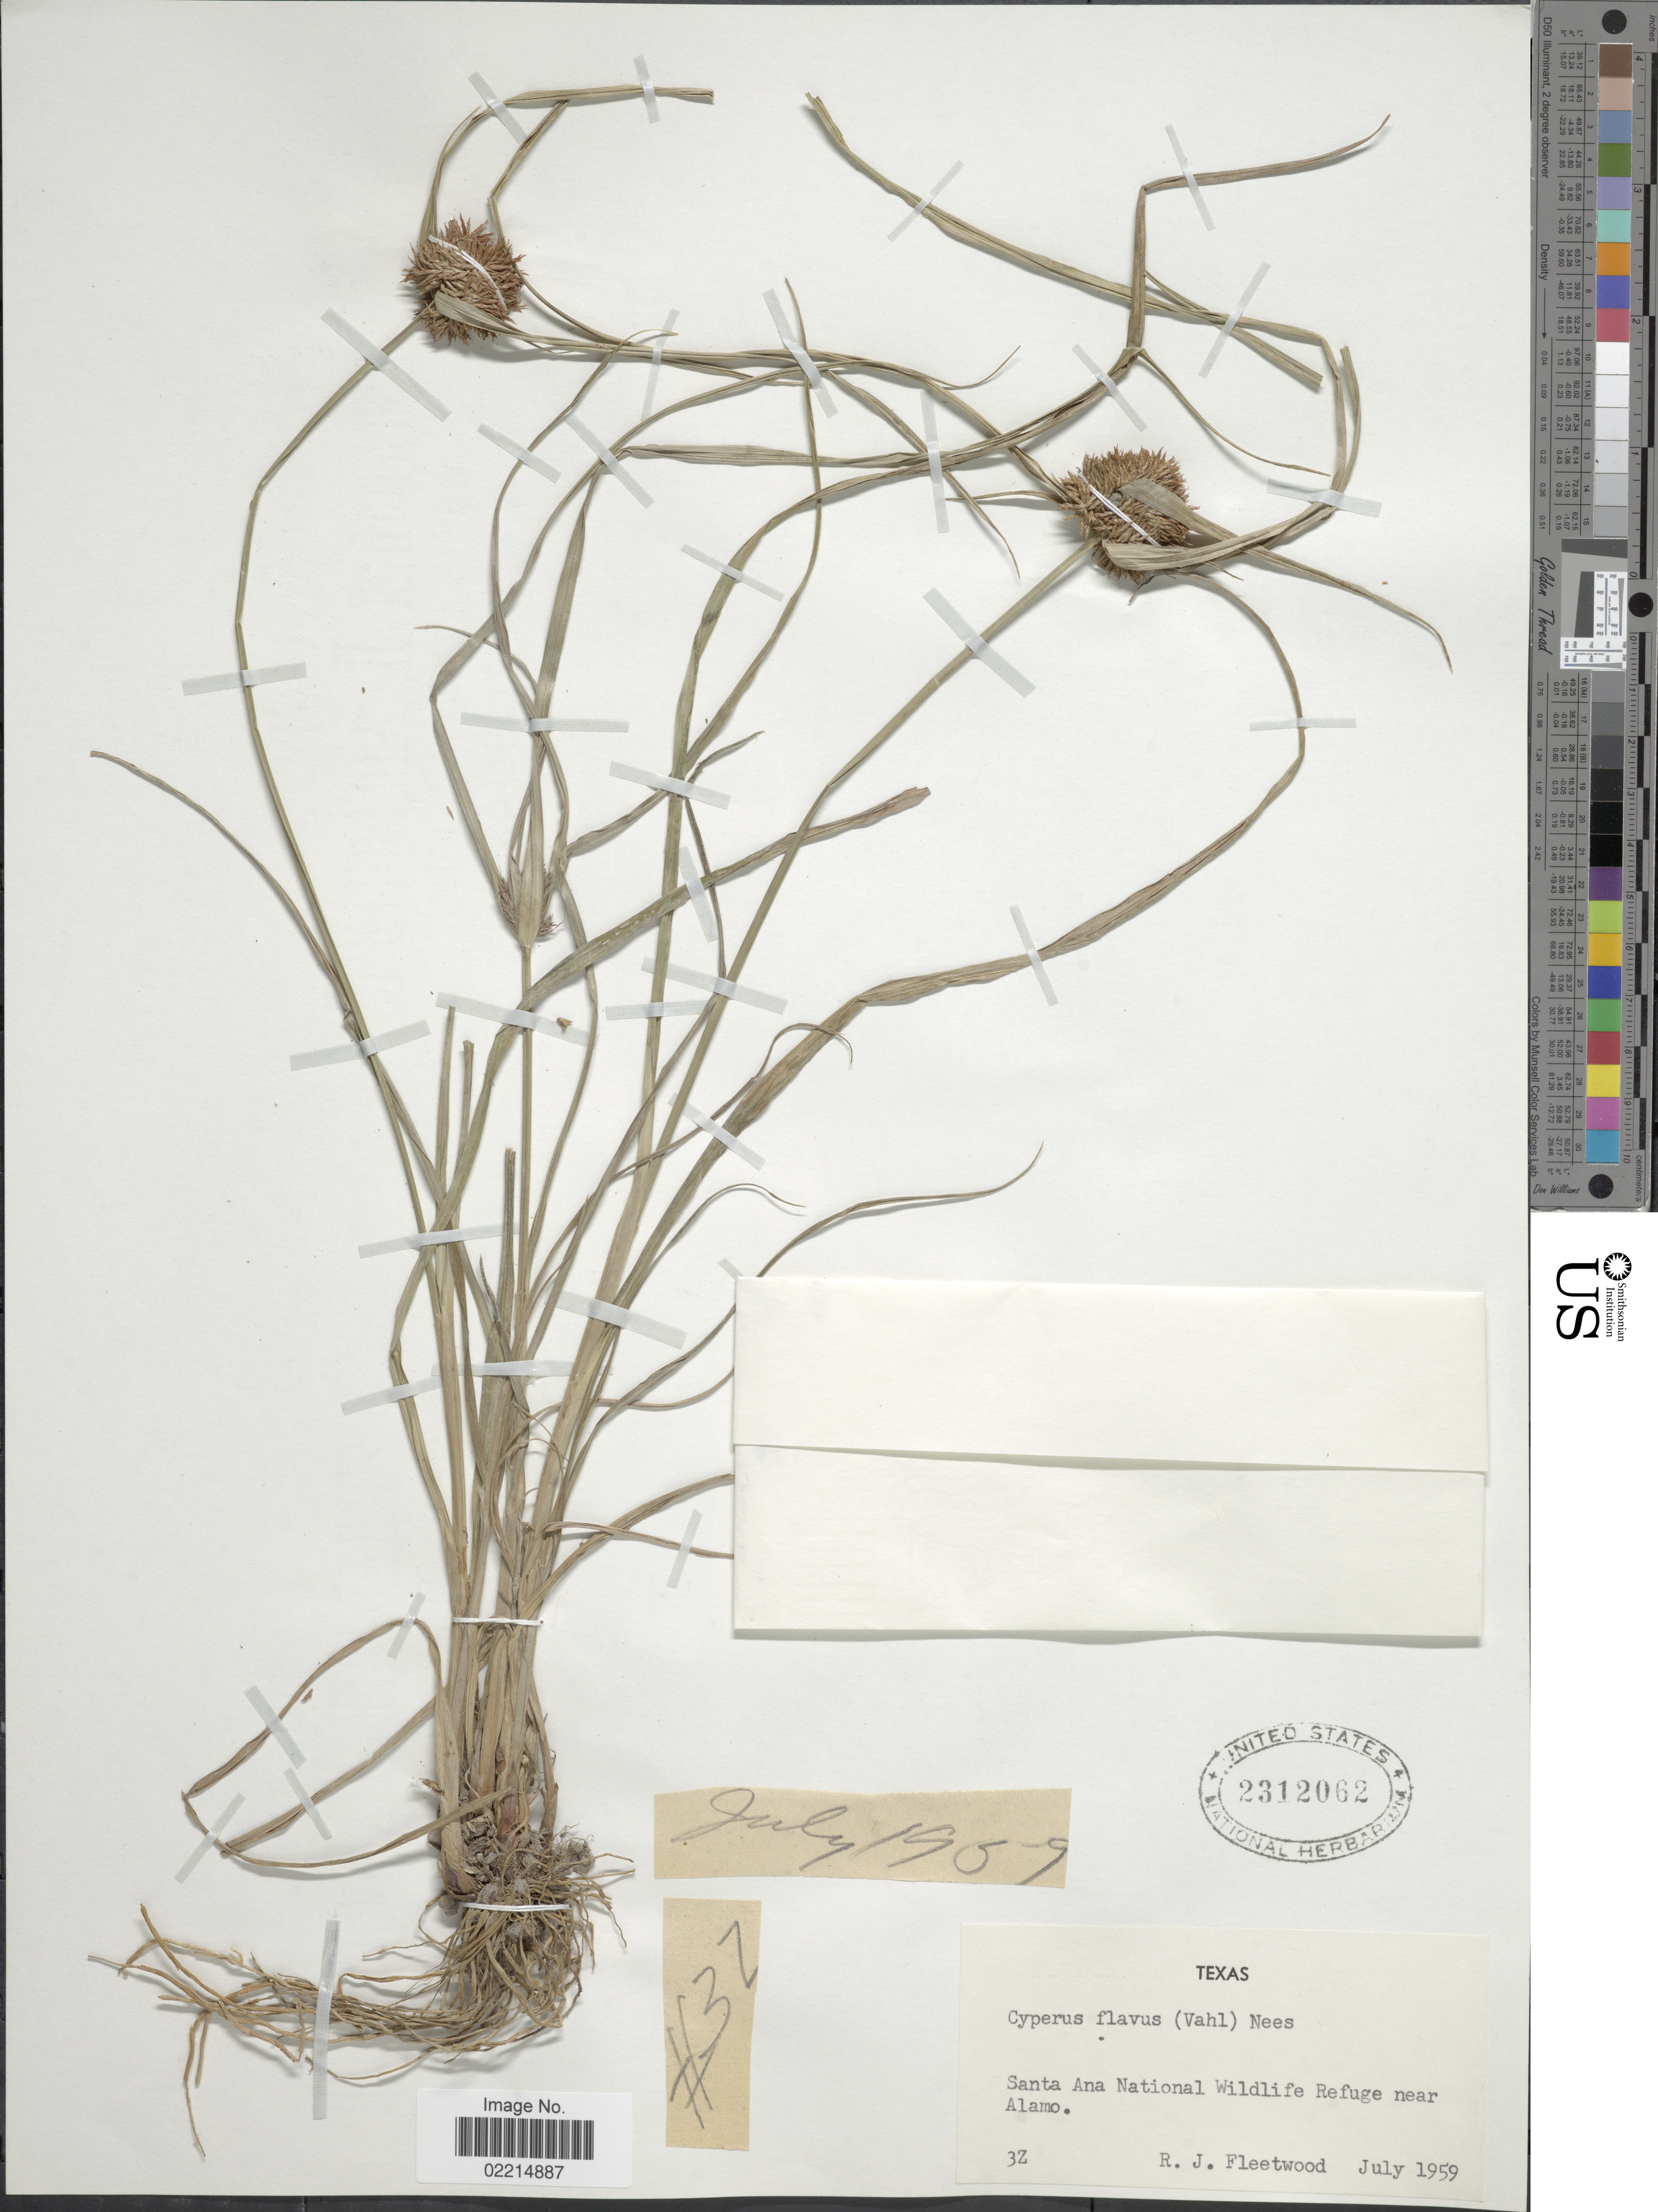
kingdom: Plantae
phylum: Tracheophyta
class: Liliopsida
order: Poales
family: Cyperaceae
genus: Cyperus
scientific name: Cyperus eggersii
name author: Boeckeler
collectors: R. J. Fleetwood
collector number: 3Z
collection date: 1959-07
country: United States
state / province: Texas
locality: Santa Ana National Wildlife Refuge near Alamo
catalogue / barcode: US 2312062